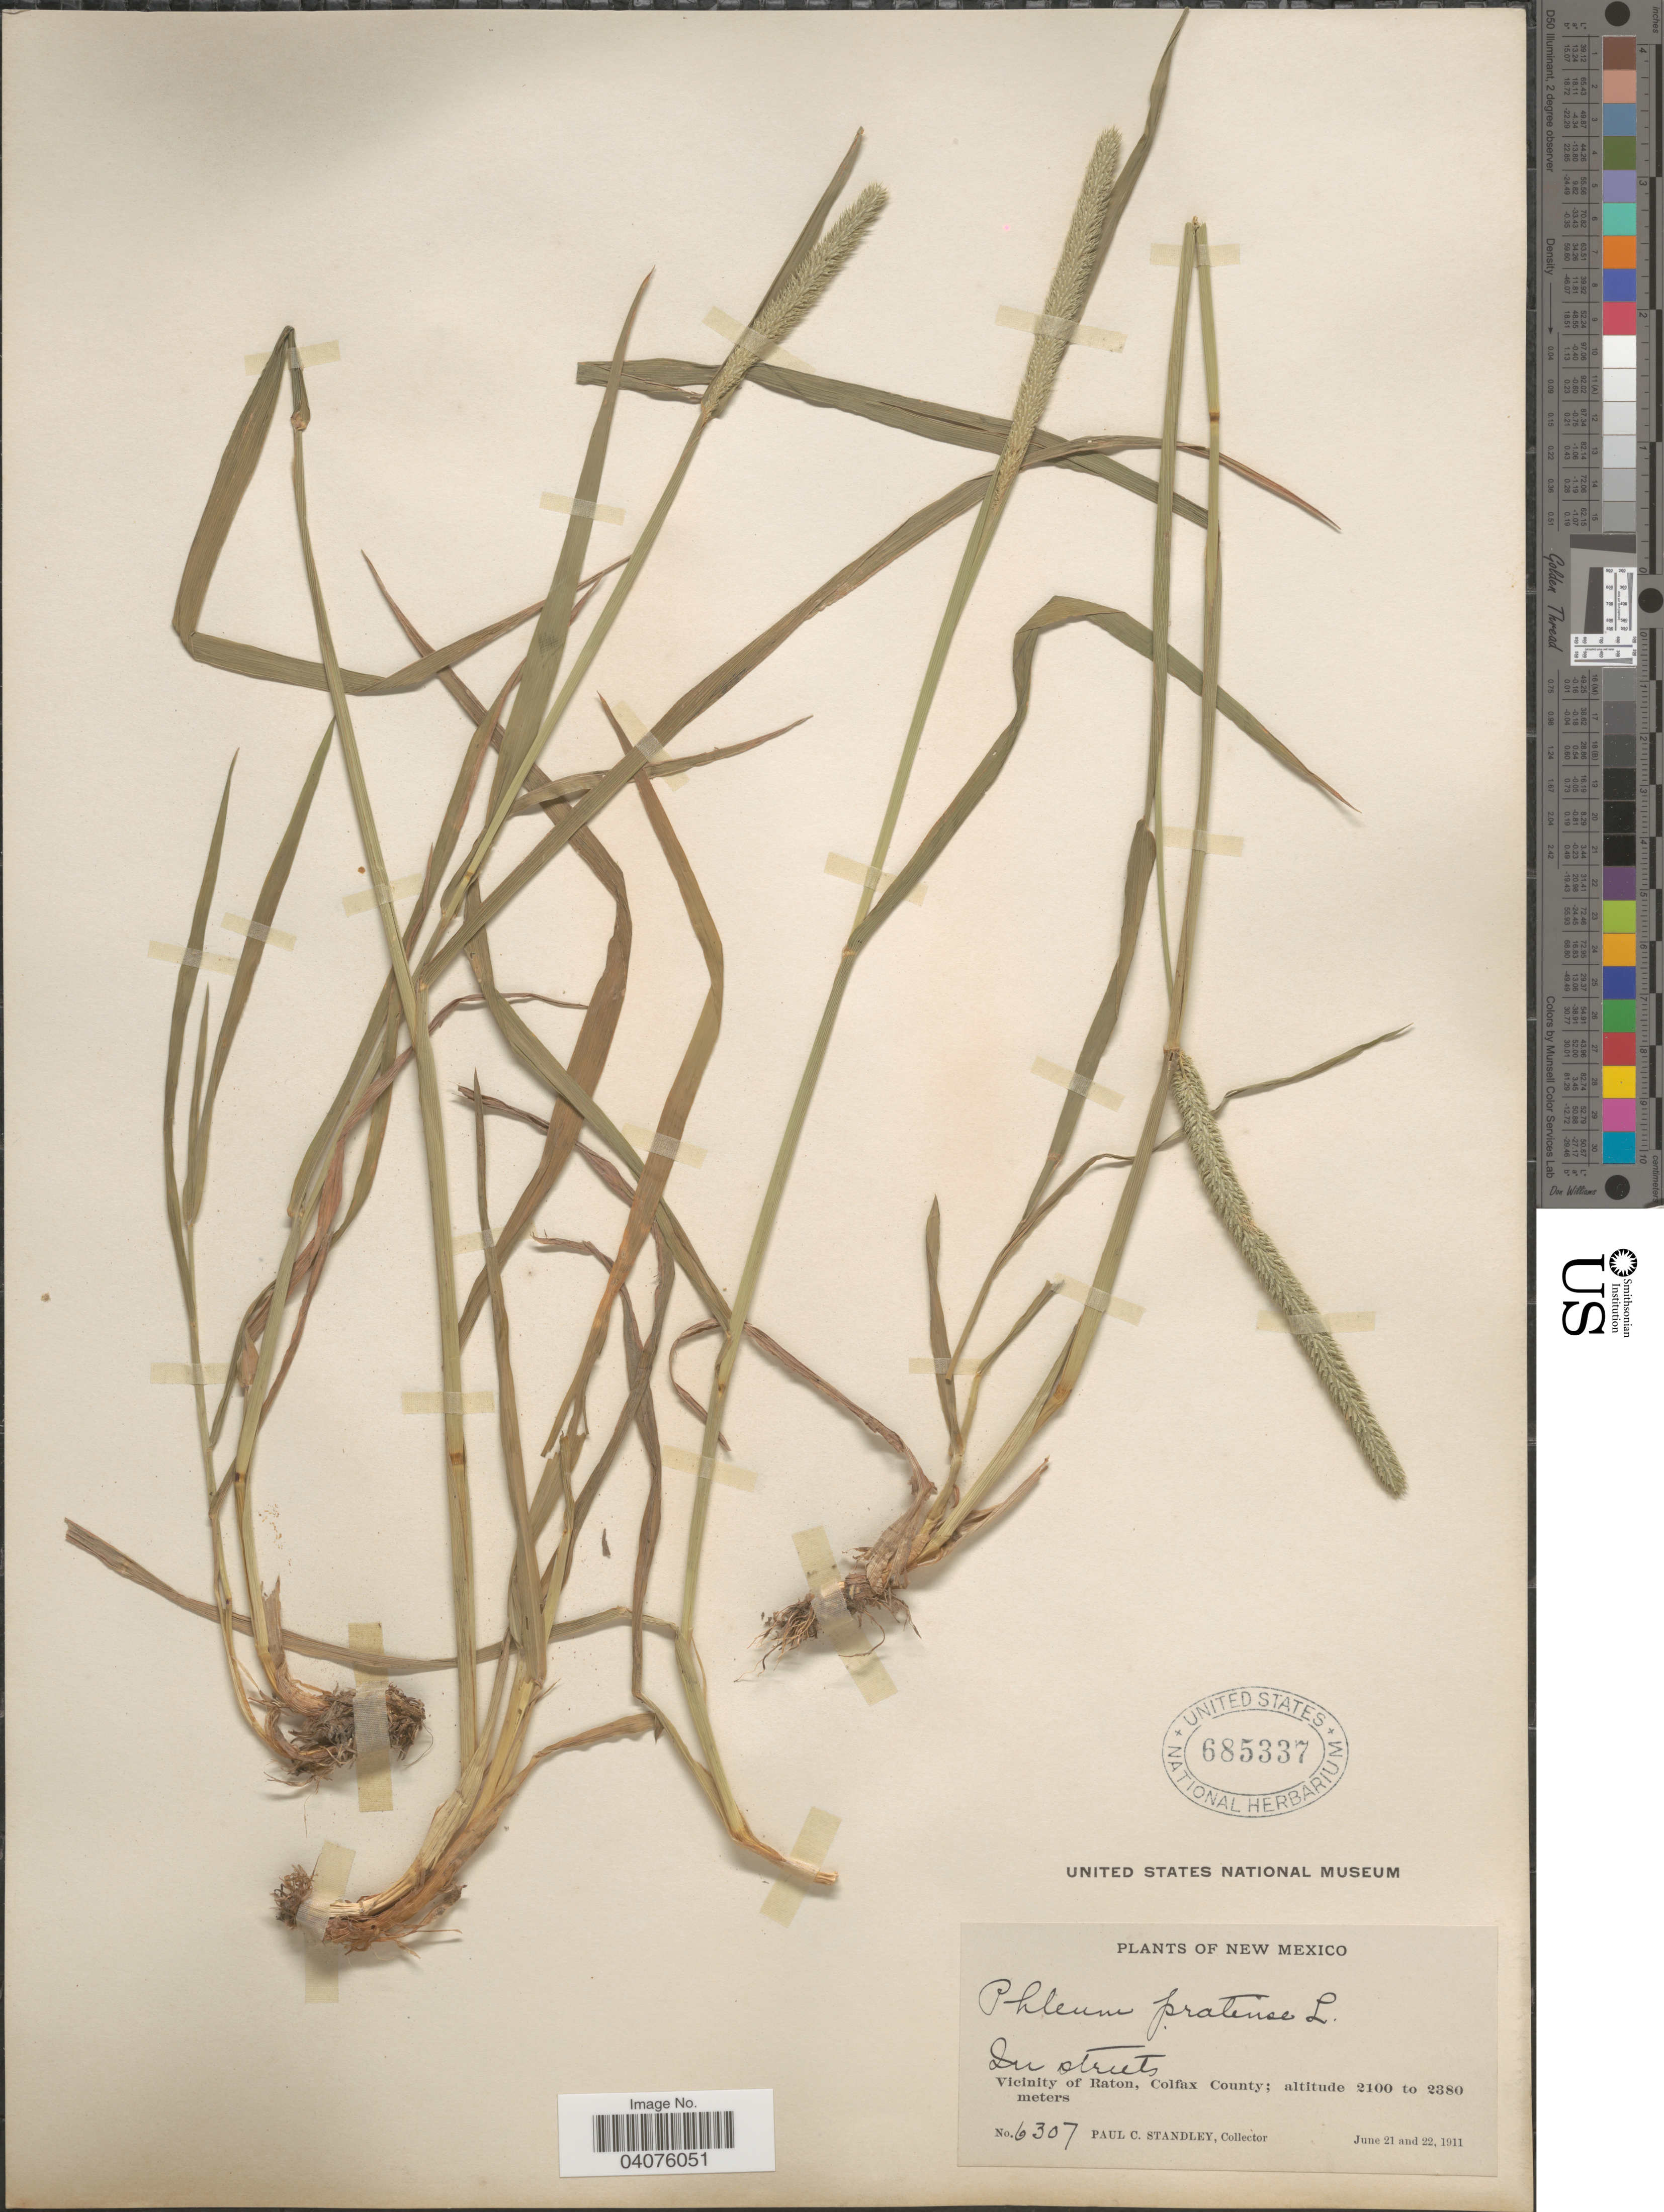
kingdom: Plantae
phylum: Tracheophyta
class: Liliopsida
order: Poales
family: Poaceae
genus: Phleum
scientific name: Phleum pratense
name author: L.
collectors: P. C. Standley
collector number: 6307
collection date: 1911-06-21/1911-06-22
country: United States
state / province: New Mexico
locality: In streets. Vicinity of Raton, Colfax County.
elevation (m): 2100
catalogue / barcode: US 685337